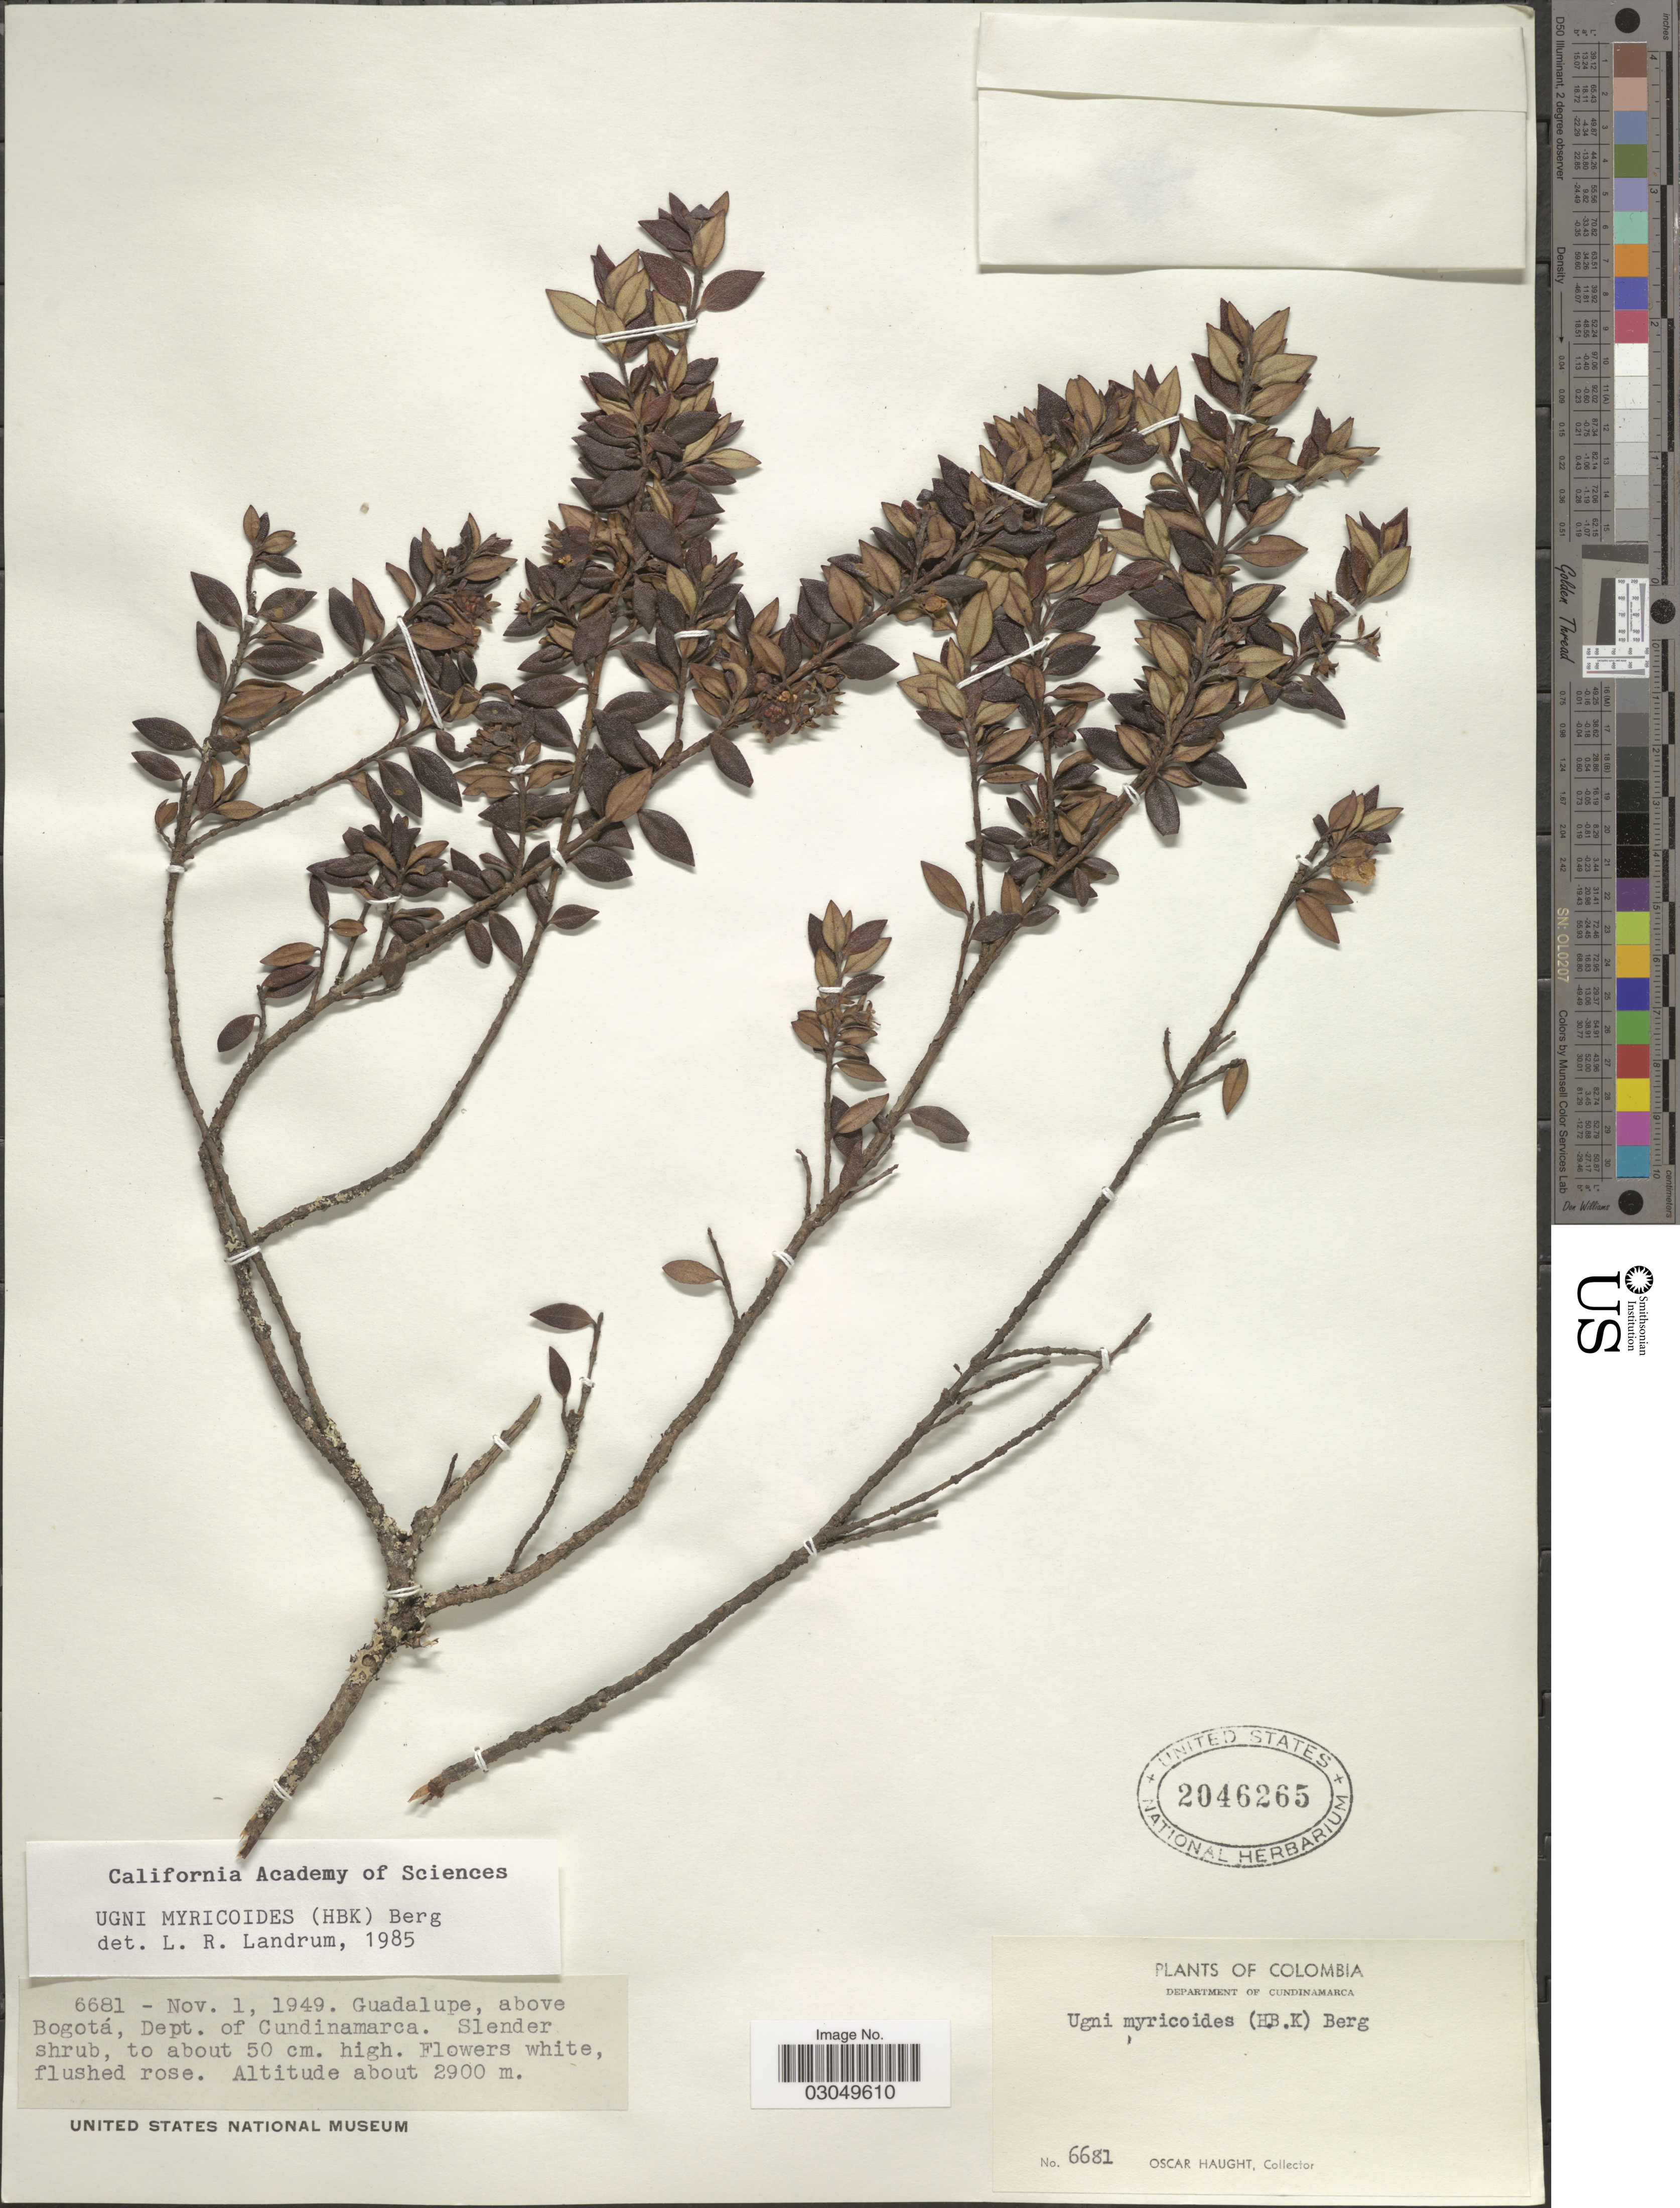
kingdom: Plantae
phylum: Tracheophyta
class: Magnoliopsida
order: Myrtales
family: Myrtaceae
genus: Ugni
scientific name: Ugni myricoides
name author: (Kunth) O. Berg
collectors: O. L. Haught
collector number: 6681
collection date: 1949-11-01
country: Colombia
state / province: Cundinamarca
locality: Guadalupe, above Bogotá, Department of Cundinamarca.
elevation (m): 2900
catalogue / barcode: US 2046265